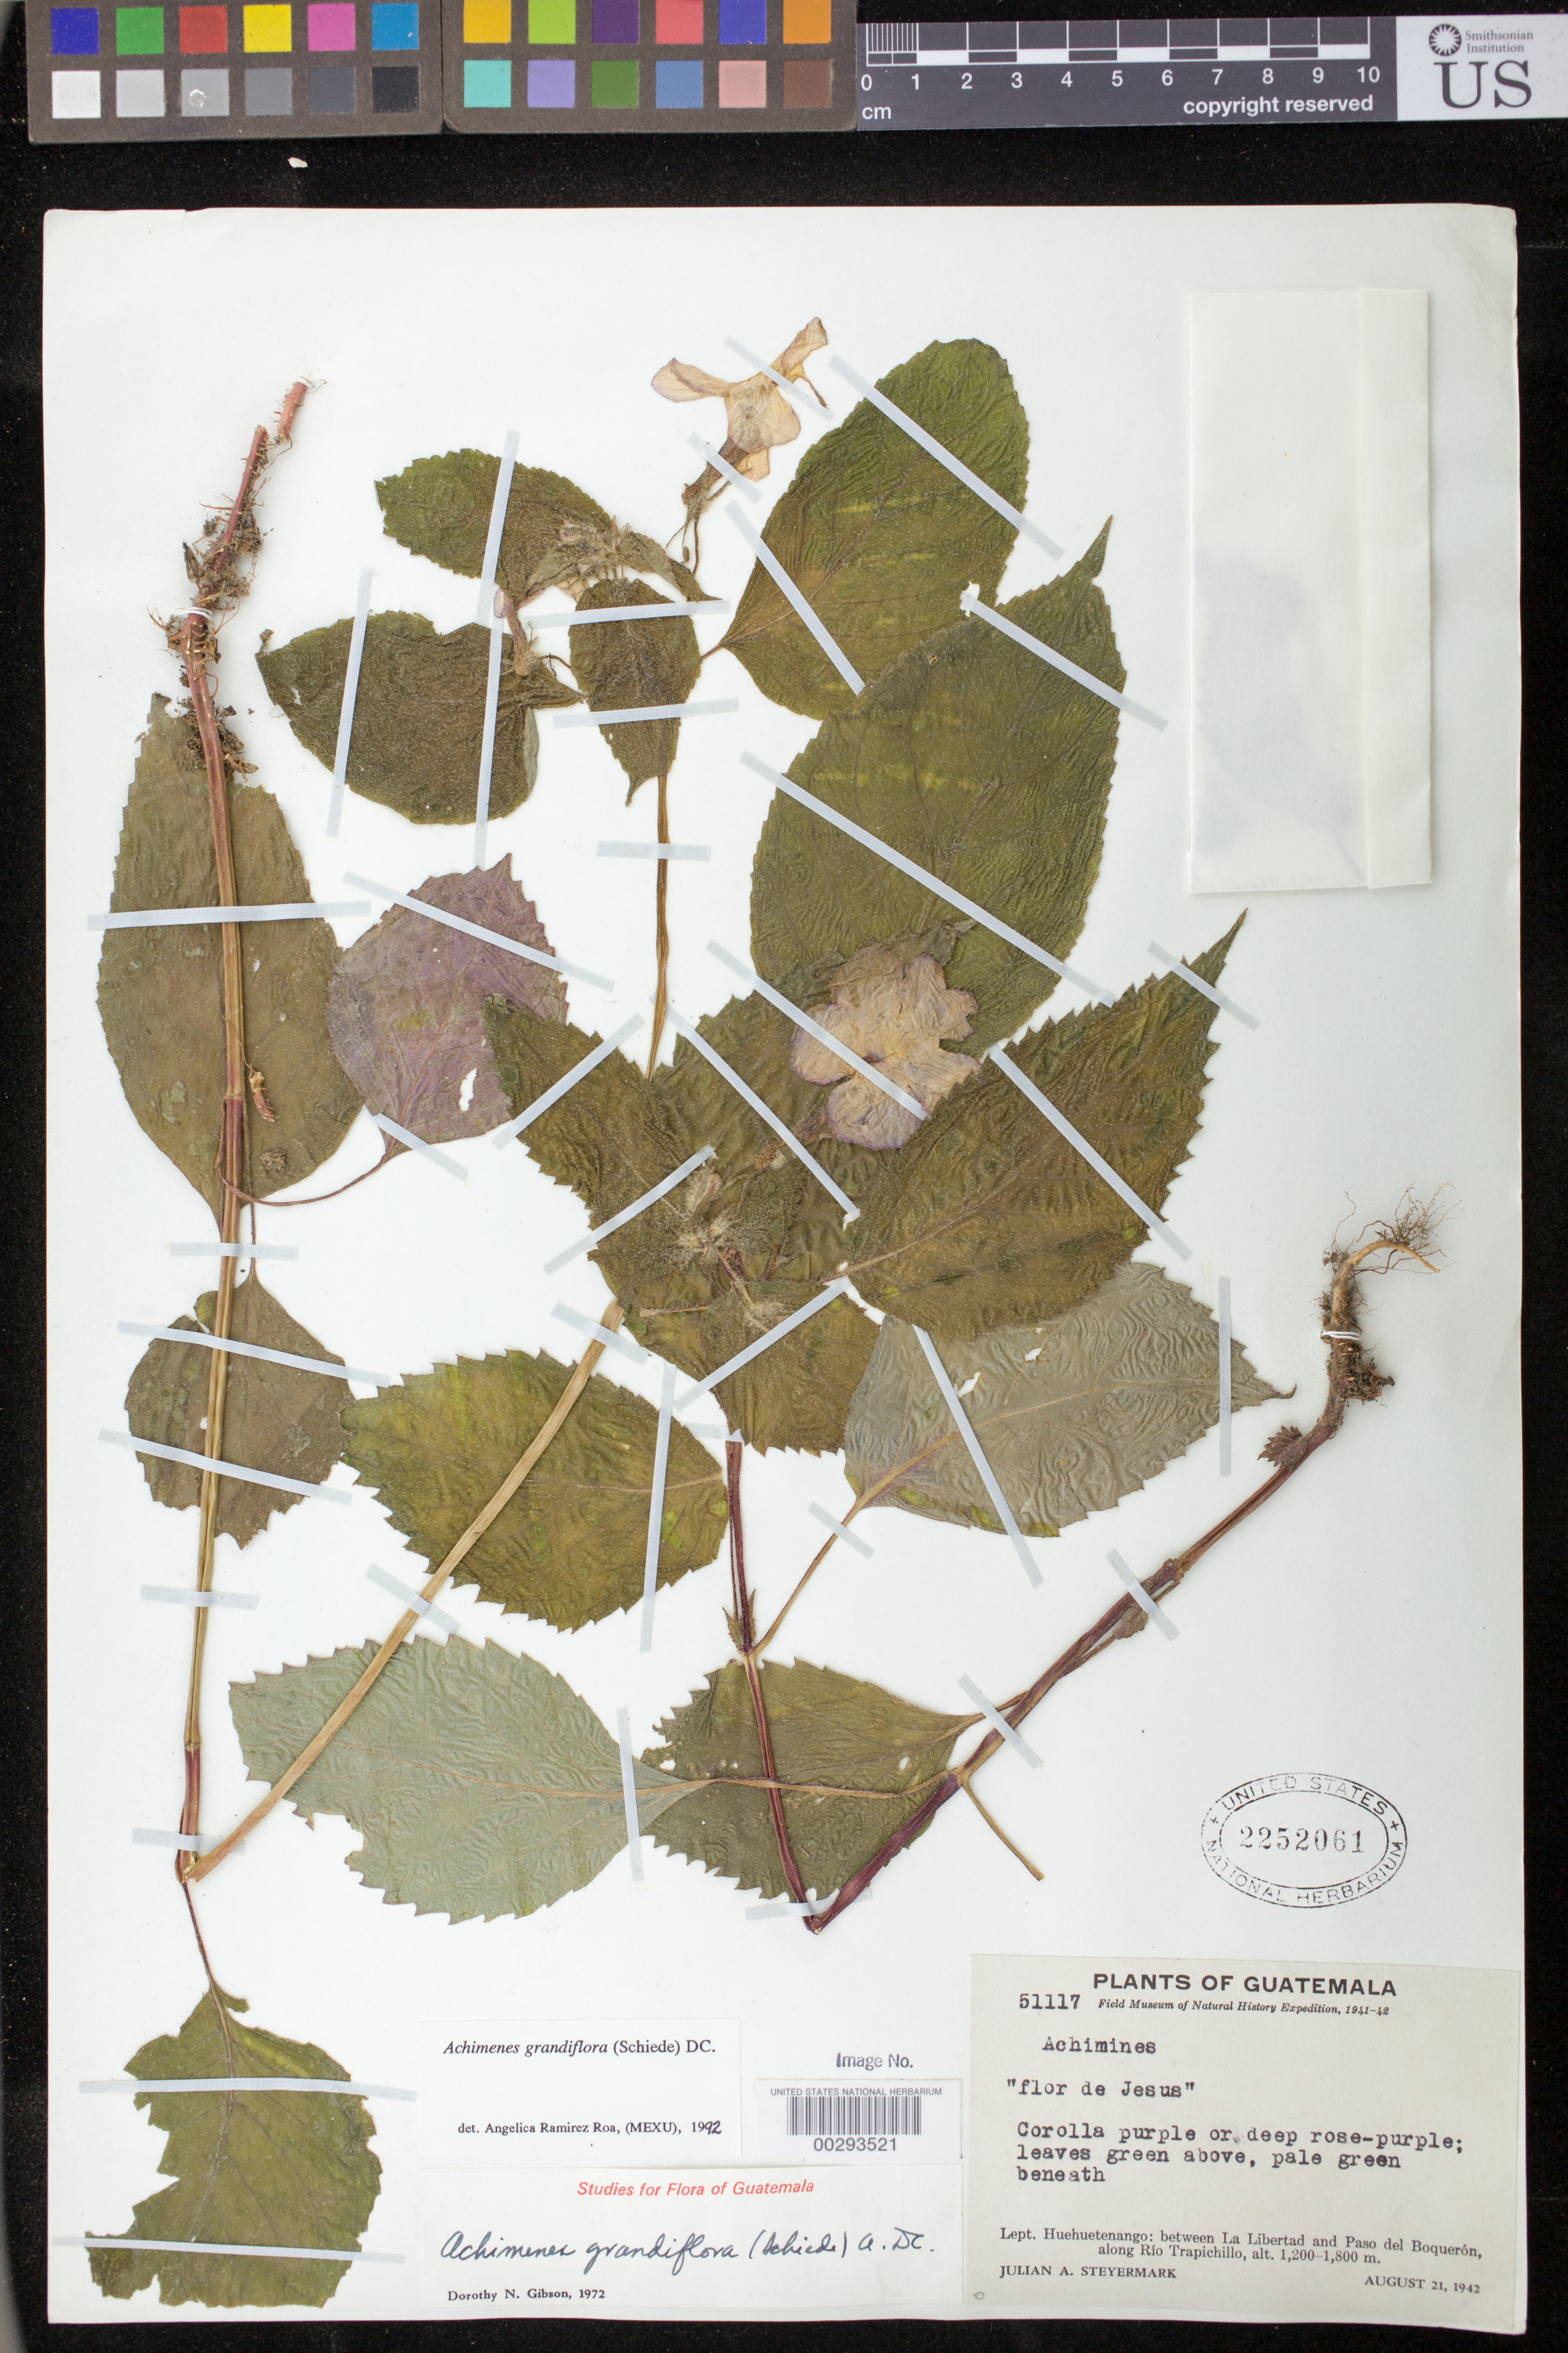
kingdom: Plantae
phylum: Tracheophyta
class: Magnoliopsida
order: Lamiales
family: Gesneriaceae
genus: Achimenes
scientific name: Achimenes grandiflora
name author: (Schiede) DC.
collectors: J. Steyermark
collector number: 51117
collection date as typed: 21 Aug 1942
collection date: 1942-08-21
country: Guatemala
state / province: Huehuetenango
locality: Between La Libertad and Paso del Boqueron along Rio Trapichillo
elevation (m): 1200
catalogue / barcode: US 2252061